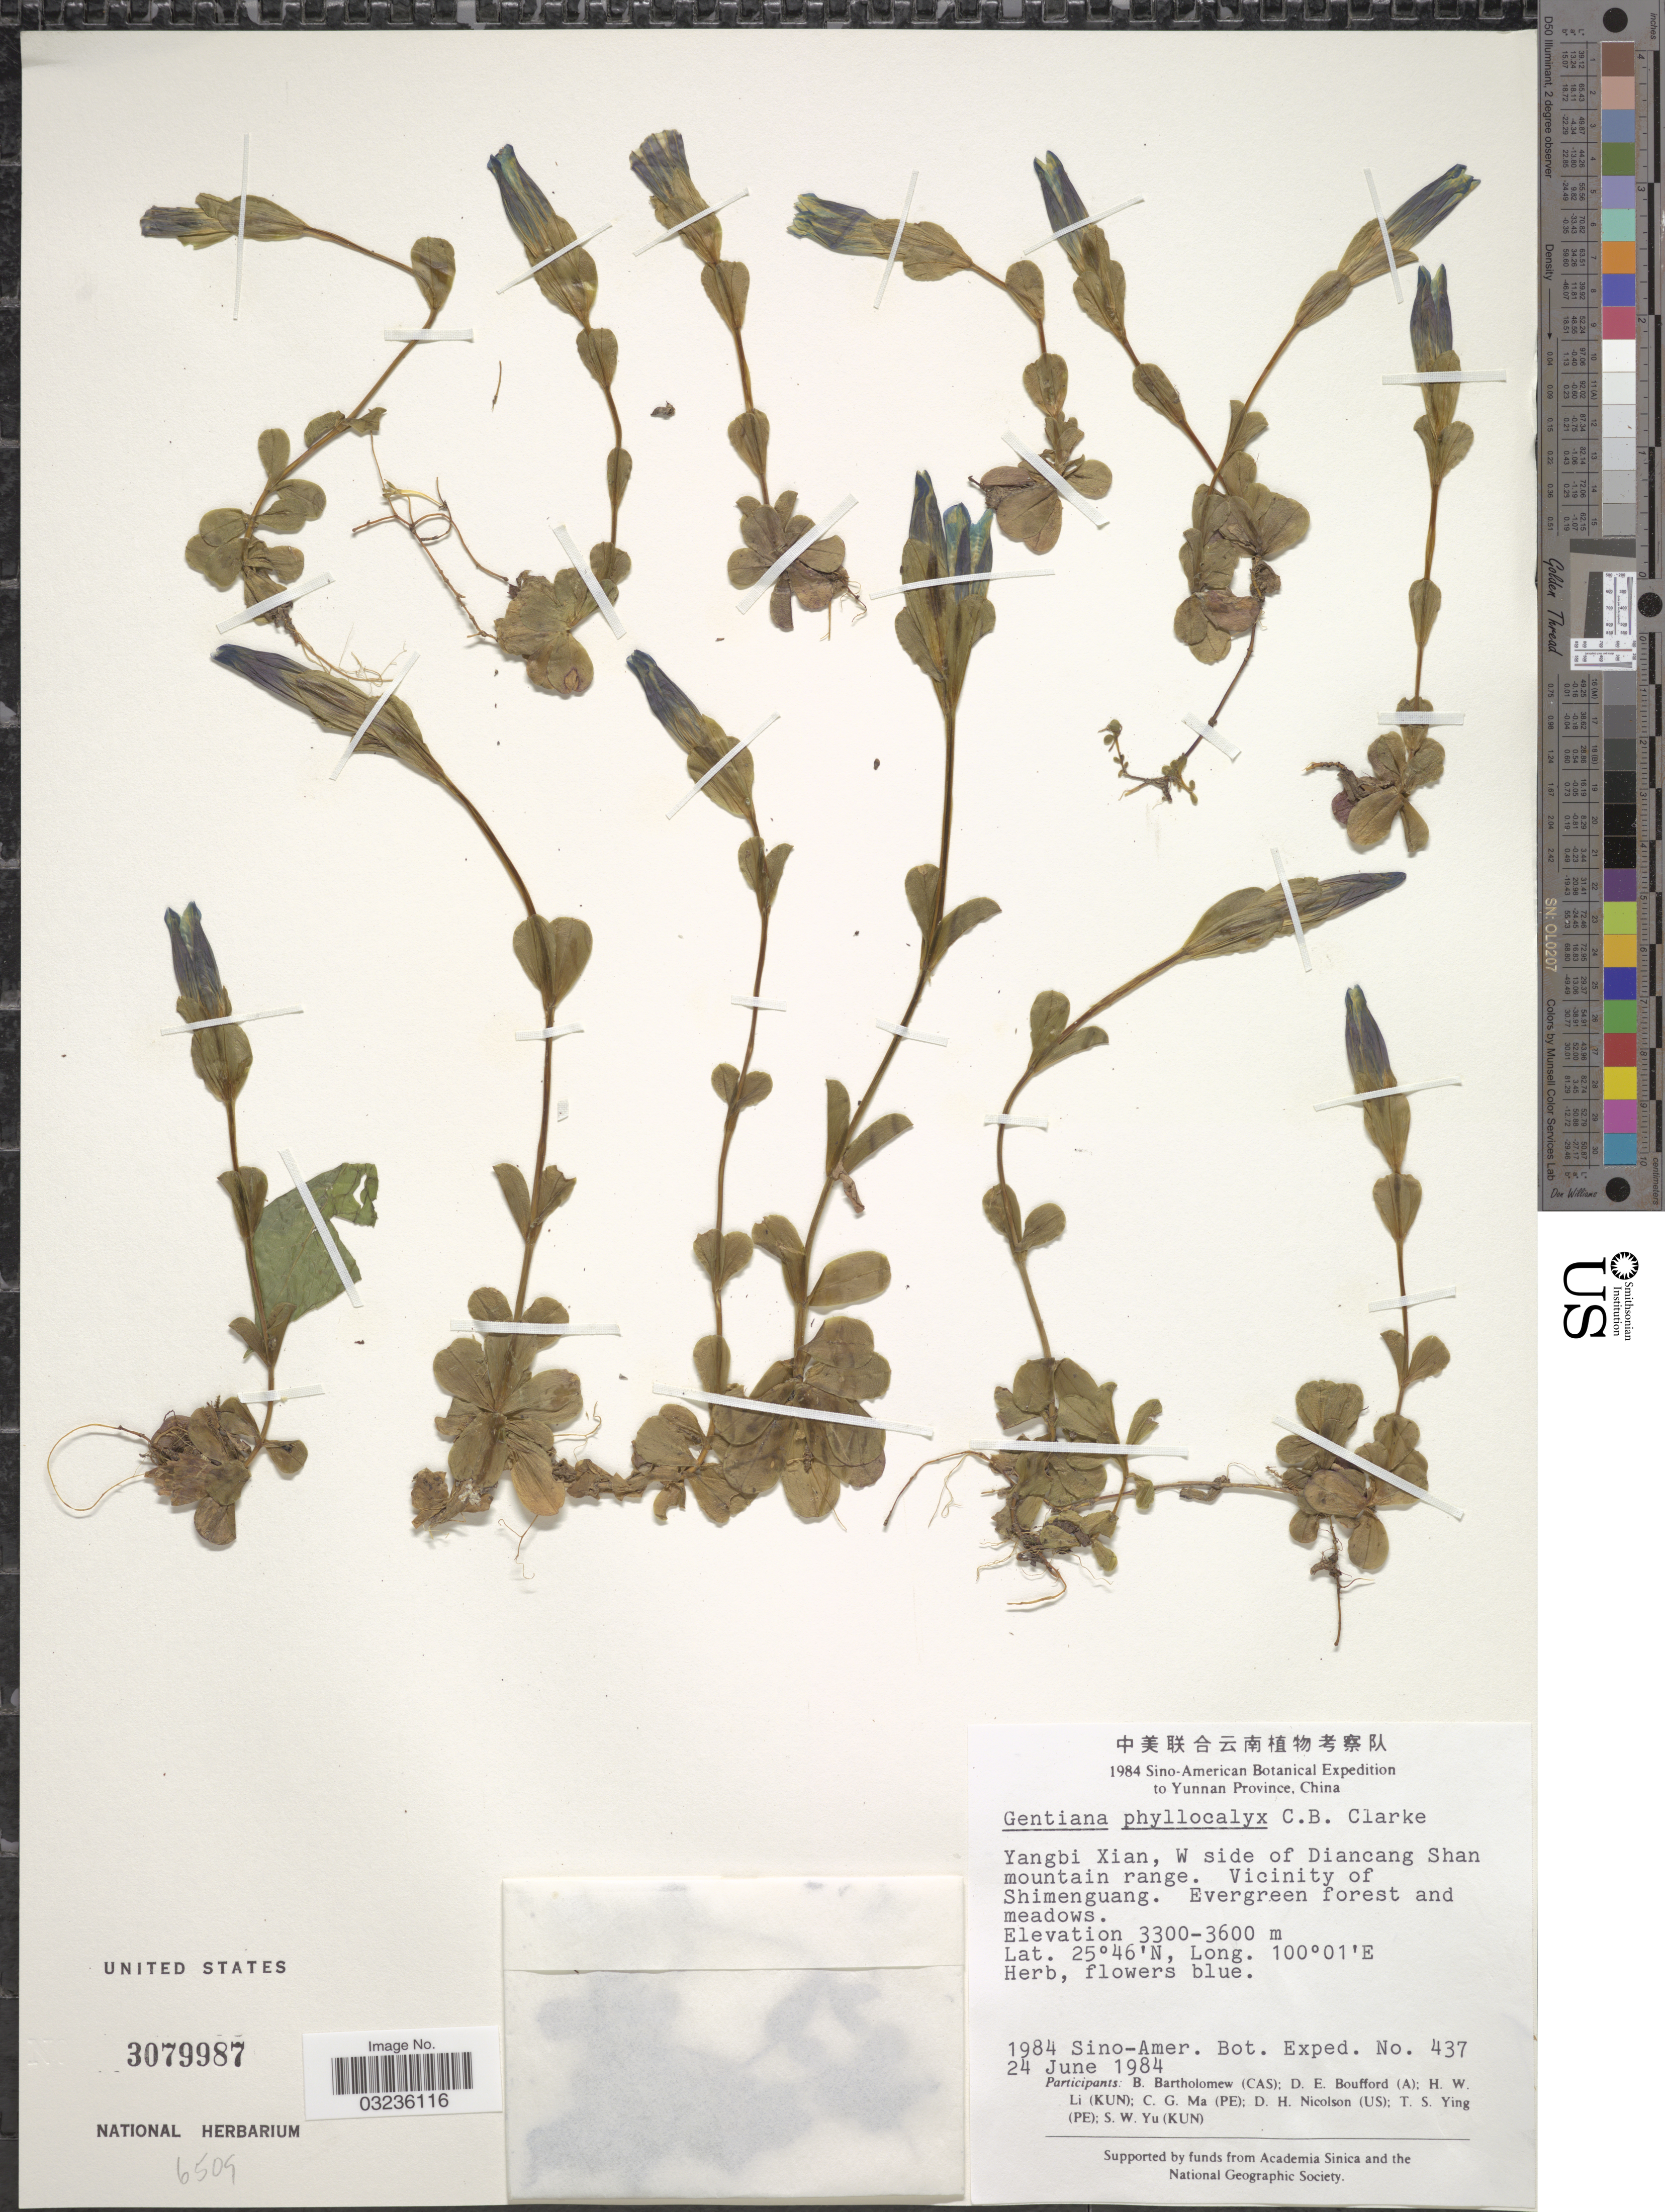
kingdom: Plantae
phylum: Tracheophyta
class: Magnoliopsida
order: Gentianales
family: Gentianaceae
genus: Gentiana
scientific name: Gentiana phyllocalyx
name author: C.B. Clarke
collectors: Sino-Amer. Bot. Exped. 1984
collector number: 437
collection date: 1984-06-24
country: China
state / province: Yunnan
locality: Yangbi Xian, W side of Diancang Shan mountain range. Vicinity of Shimenguang.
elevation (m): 3300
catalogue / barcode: US 3079987